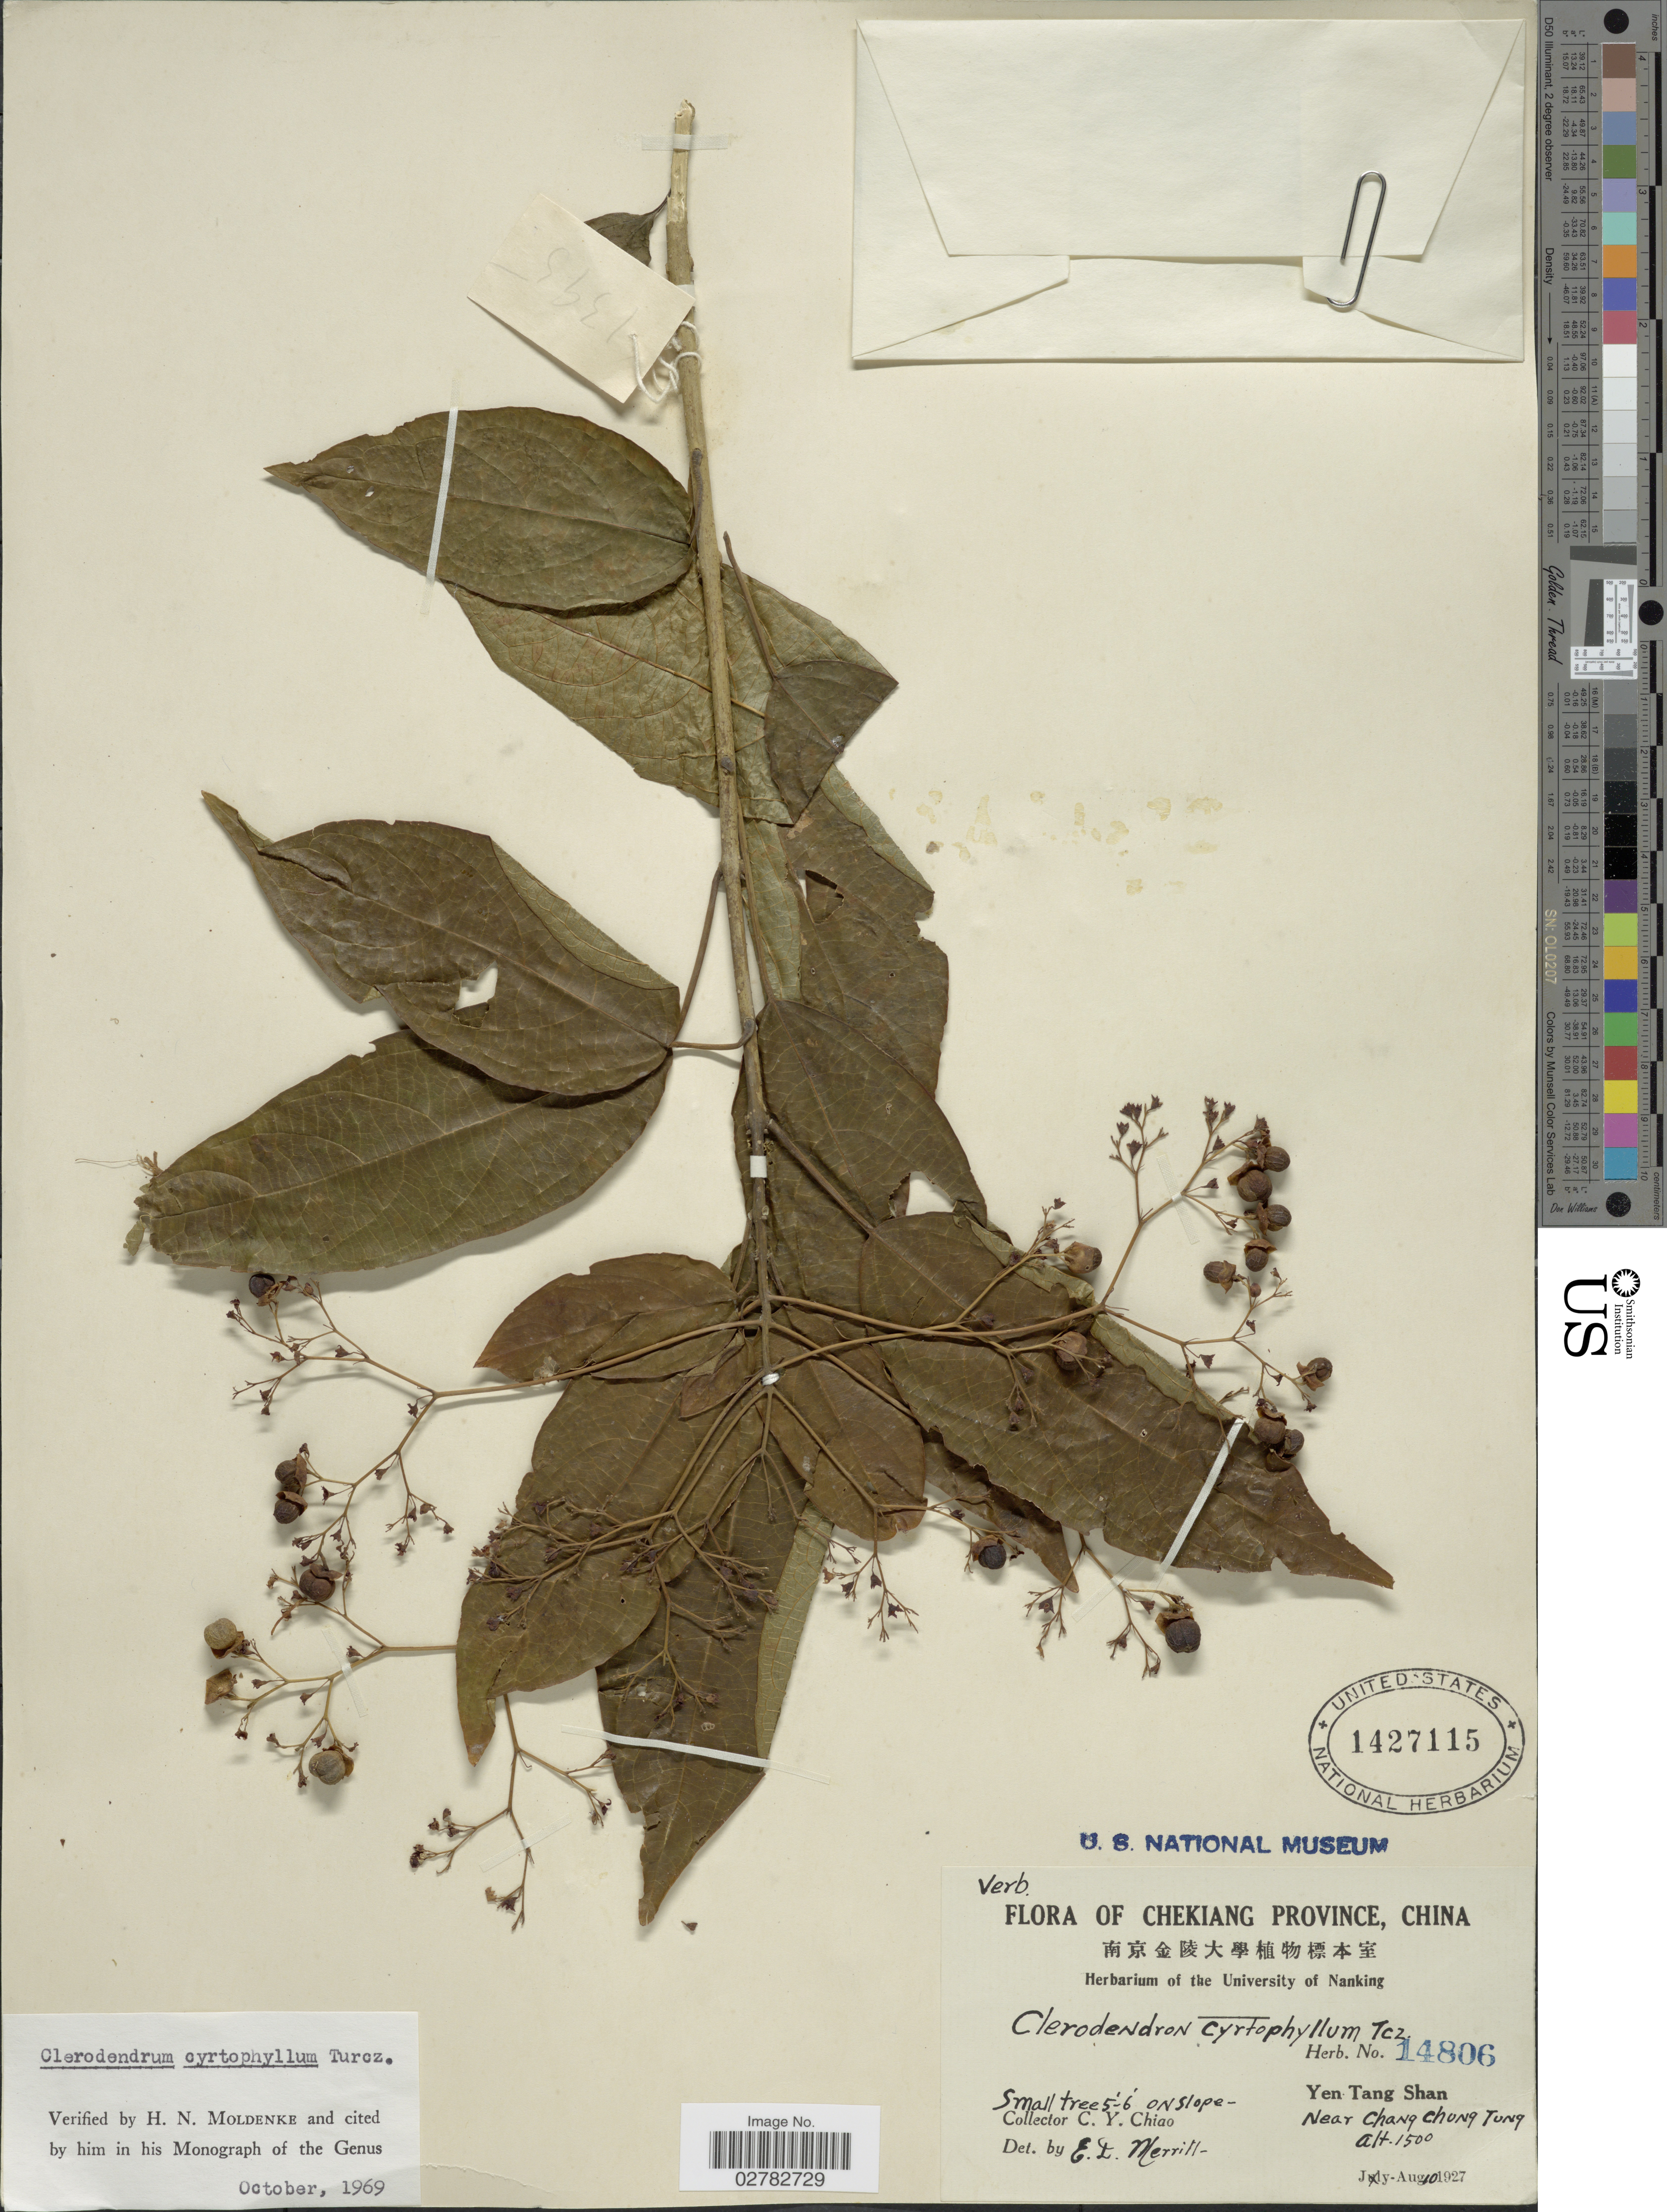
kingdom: Plantae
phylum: Tracheophyta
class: Magnoliopsida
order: Lamiales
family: Lamiaceae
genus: Clerodendrum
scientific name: Clerodendrum cyrtophyllum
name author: Turcz.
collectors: C. Y. Chiao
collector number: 14806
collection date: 1927-08-10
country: China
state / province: Zhejiang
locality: Chekiang Province. Yen Tang Shan. Near Chang Chung Tung.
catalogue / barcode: US 1427115